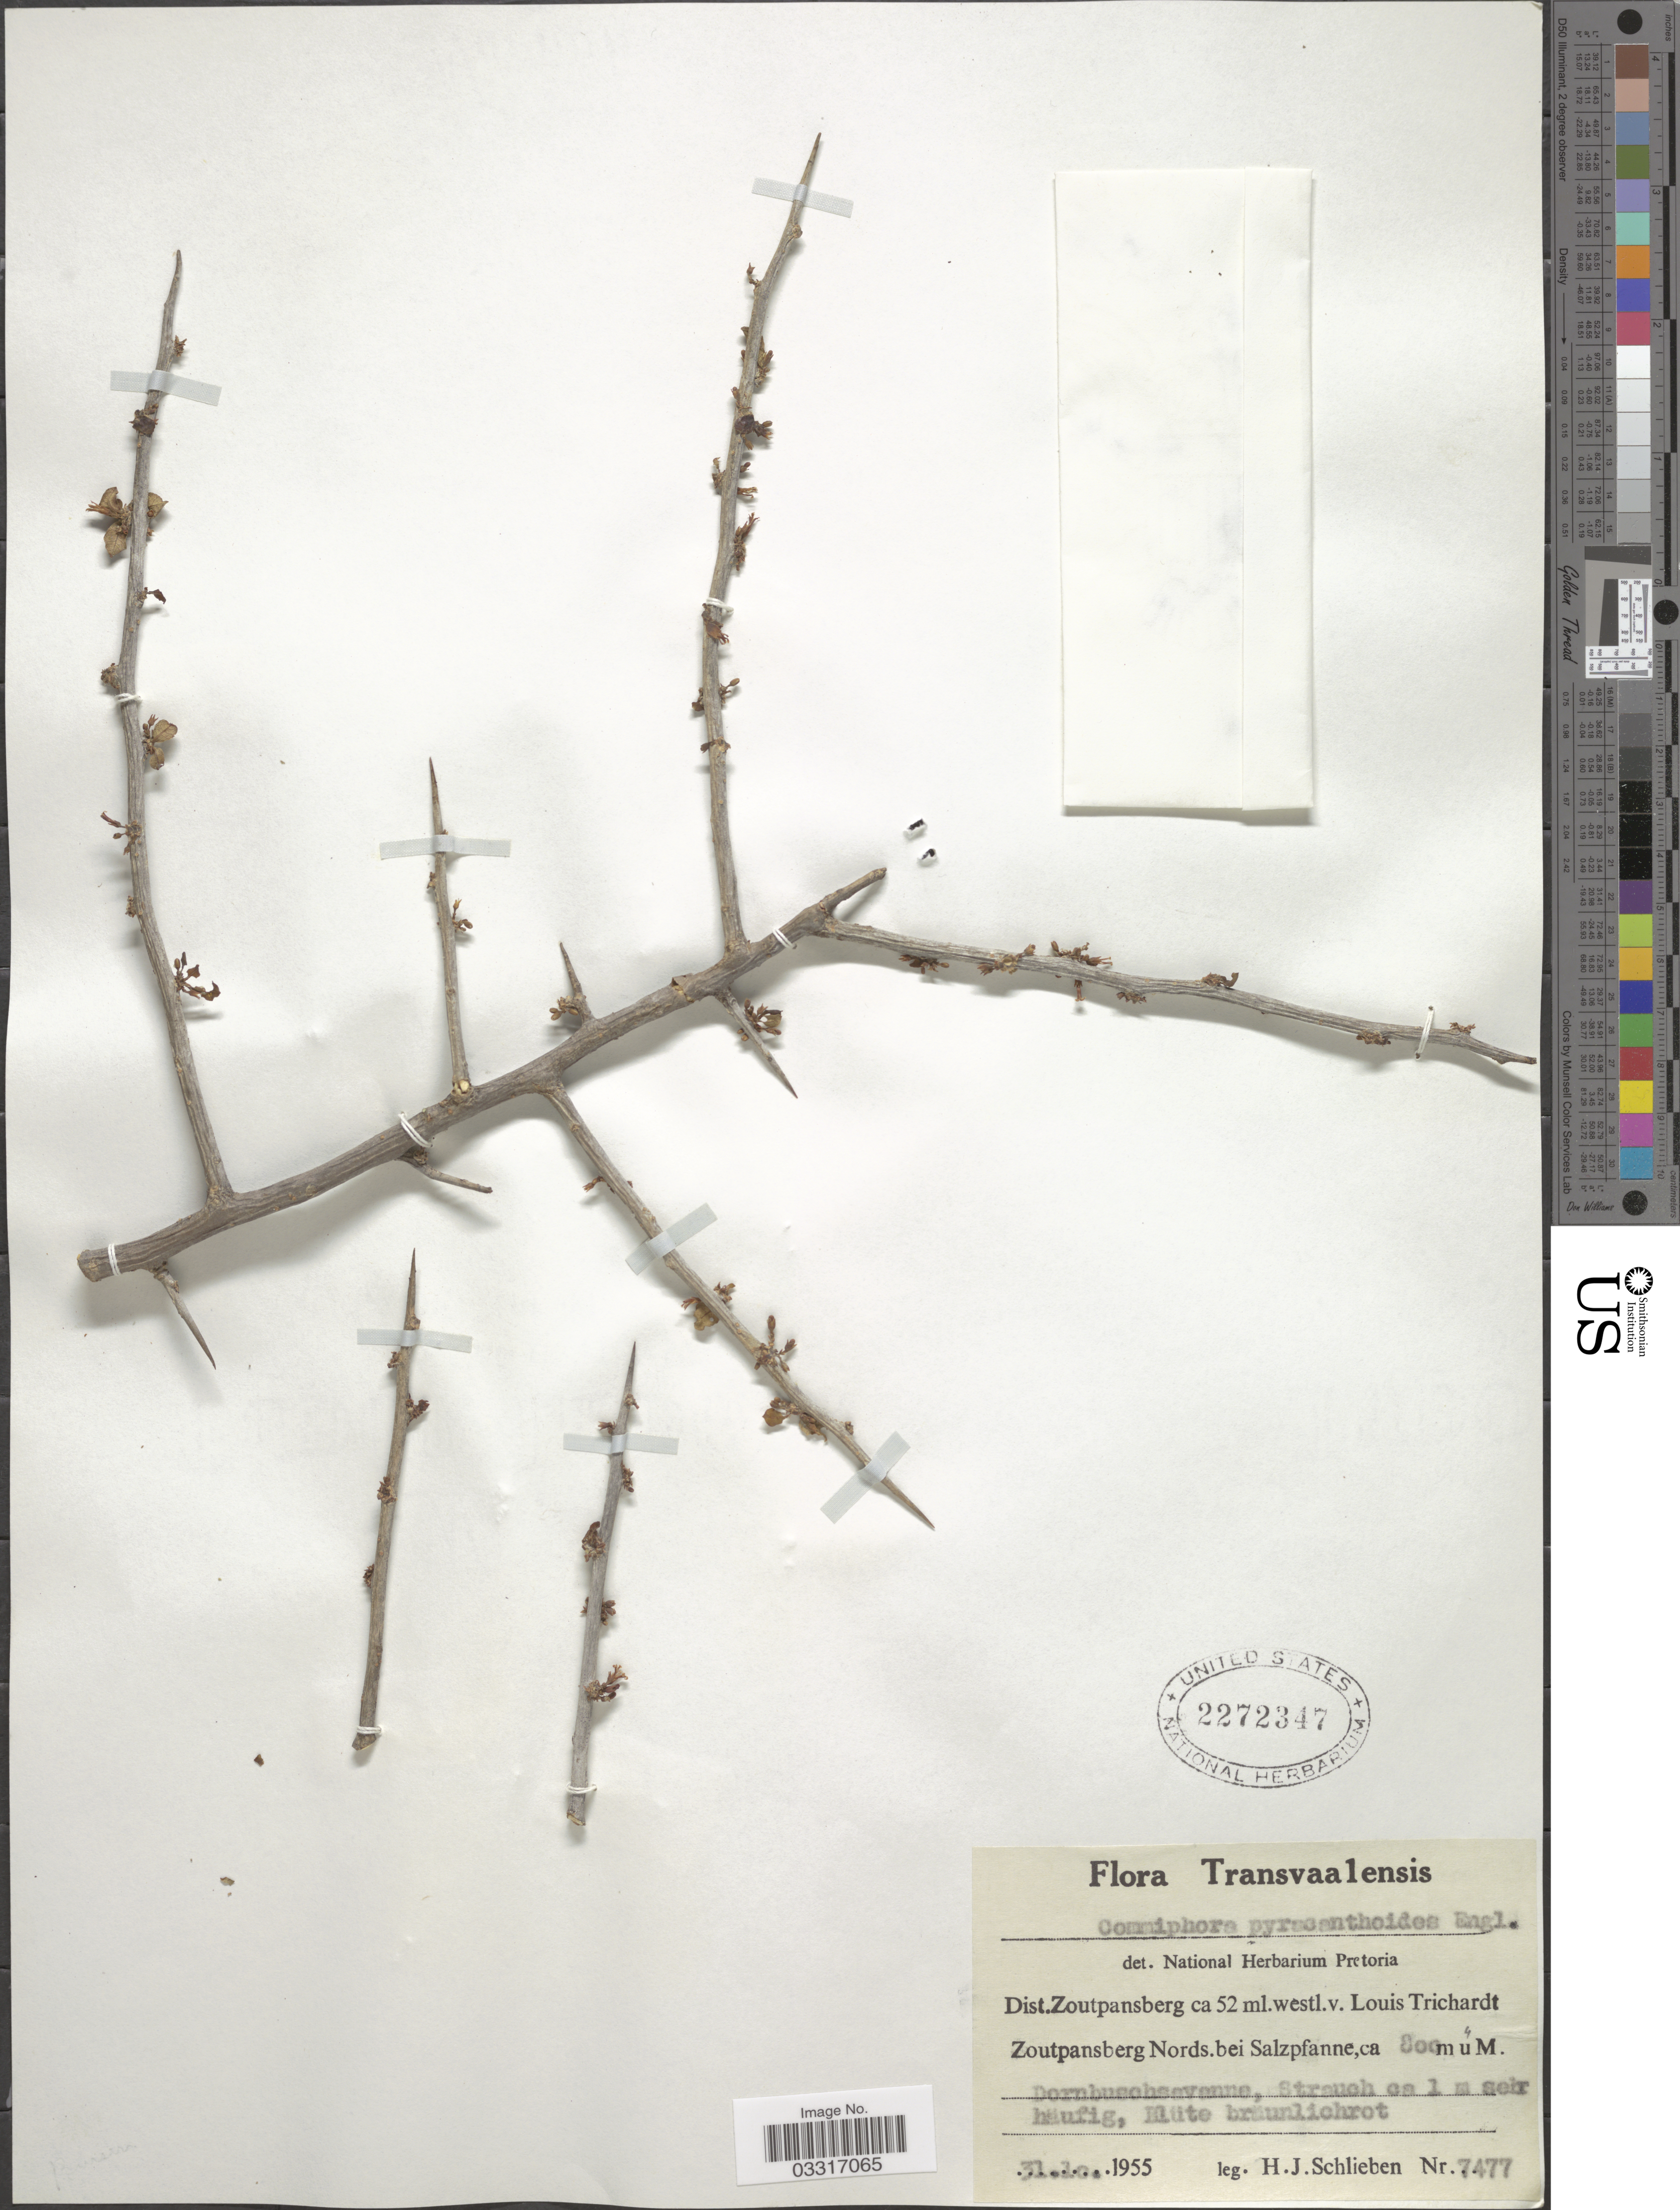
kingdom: Plantae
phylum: Tracheophyta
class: Magnoliopsida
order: Sapindales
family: Burseraceae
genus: Commiphora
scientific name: Commiphora pyracanthoides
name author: Engl.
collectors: H. J. Schlieben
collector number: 7477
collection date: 1955-10-31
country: South Africa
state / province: Limpopo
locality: Transvaalensis. Dist. Zoutpansberg ca 52 ml. westl. v. Louis Trichardt Zoutpansberg Nords. bei Salzpfanne.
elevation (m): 800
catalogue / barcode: US 2272347